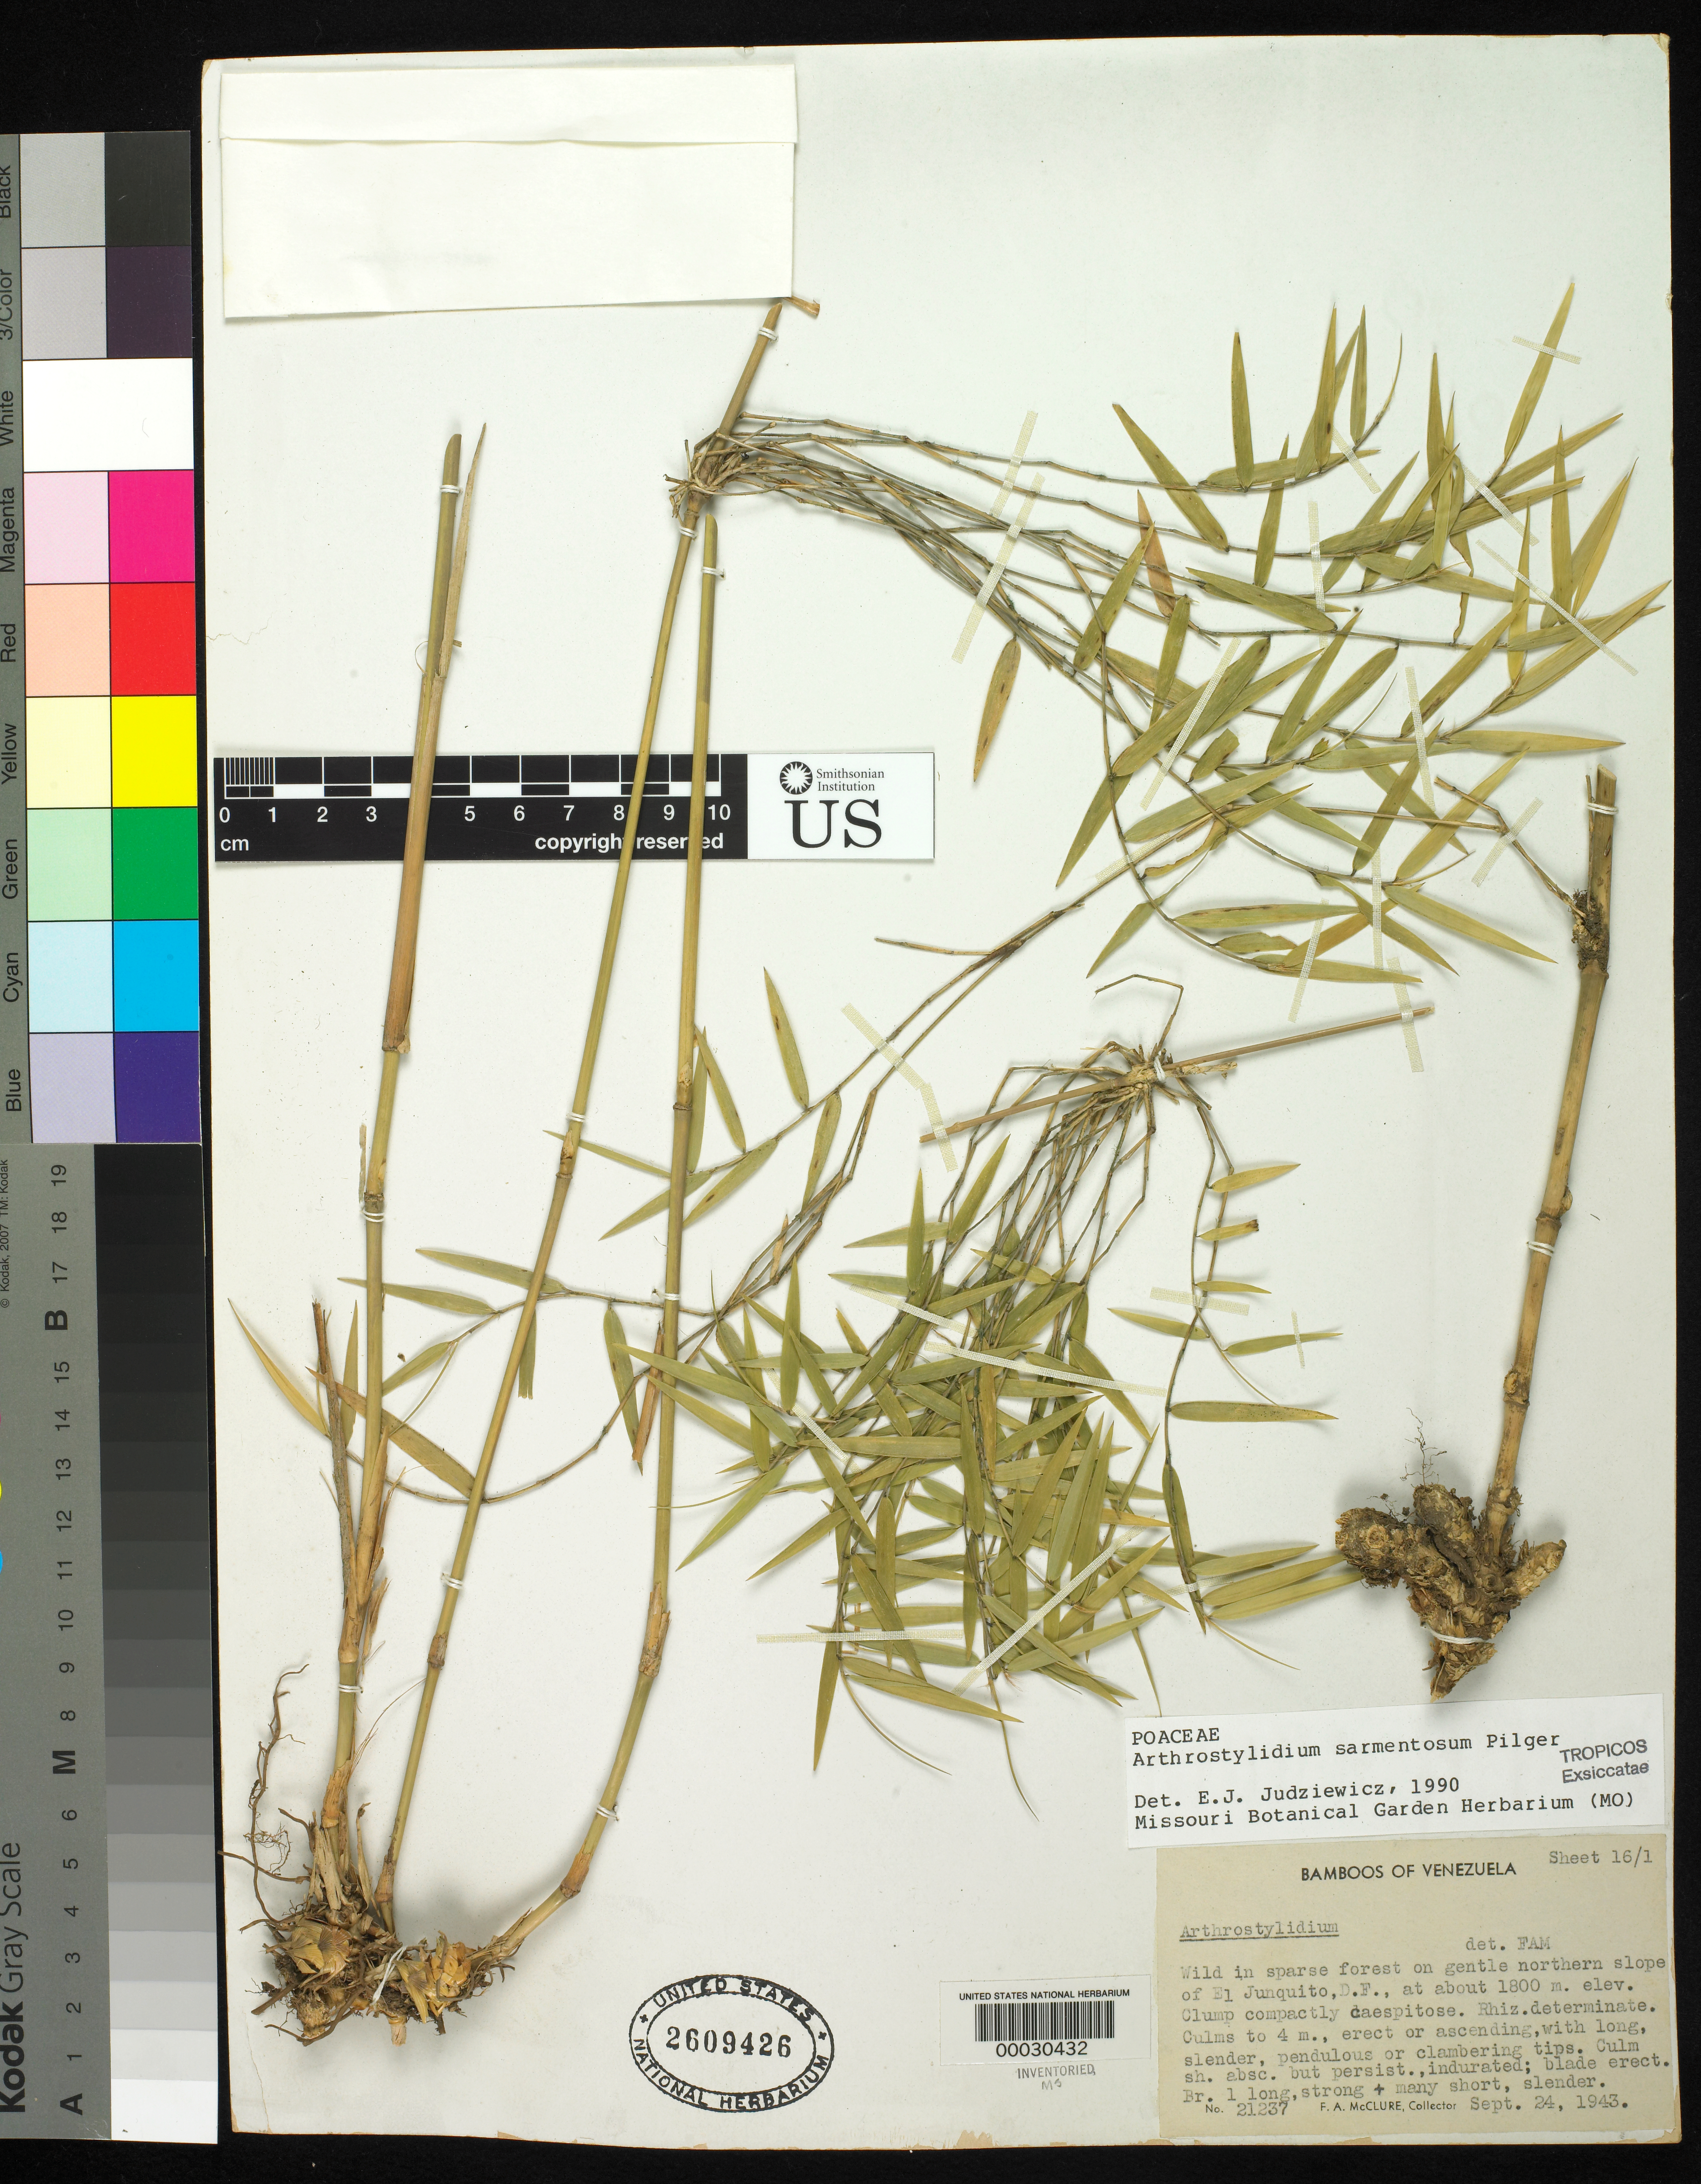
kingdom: Plantae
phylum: Tracheophyta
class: Liliopsida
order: Poales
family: Poaceae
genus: Arthrostylidium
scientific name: Arthrostylidium sarmentosum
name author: Pilg. in Urb.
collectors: F. A. McClure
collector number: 21237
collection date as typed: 24 Sep 1943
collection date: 1943-09-24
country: Venezuela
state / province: Distrito Federal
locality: El junquito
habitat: Sparse forest on gentle northern slope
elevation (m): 1800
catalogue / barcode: US 2609426